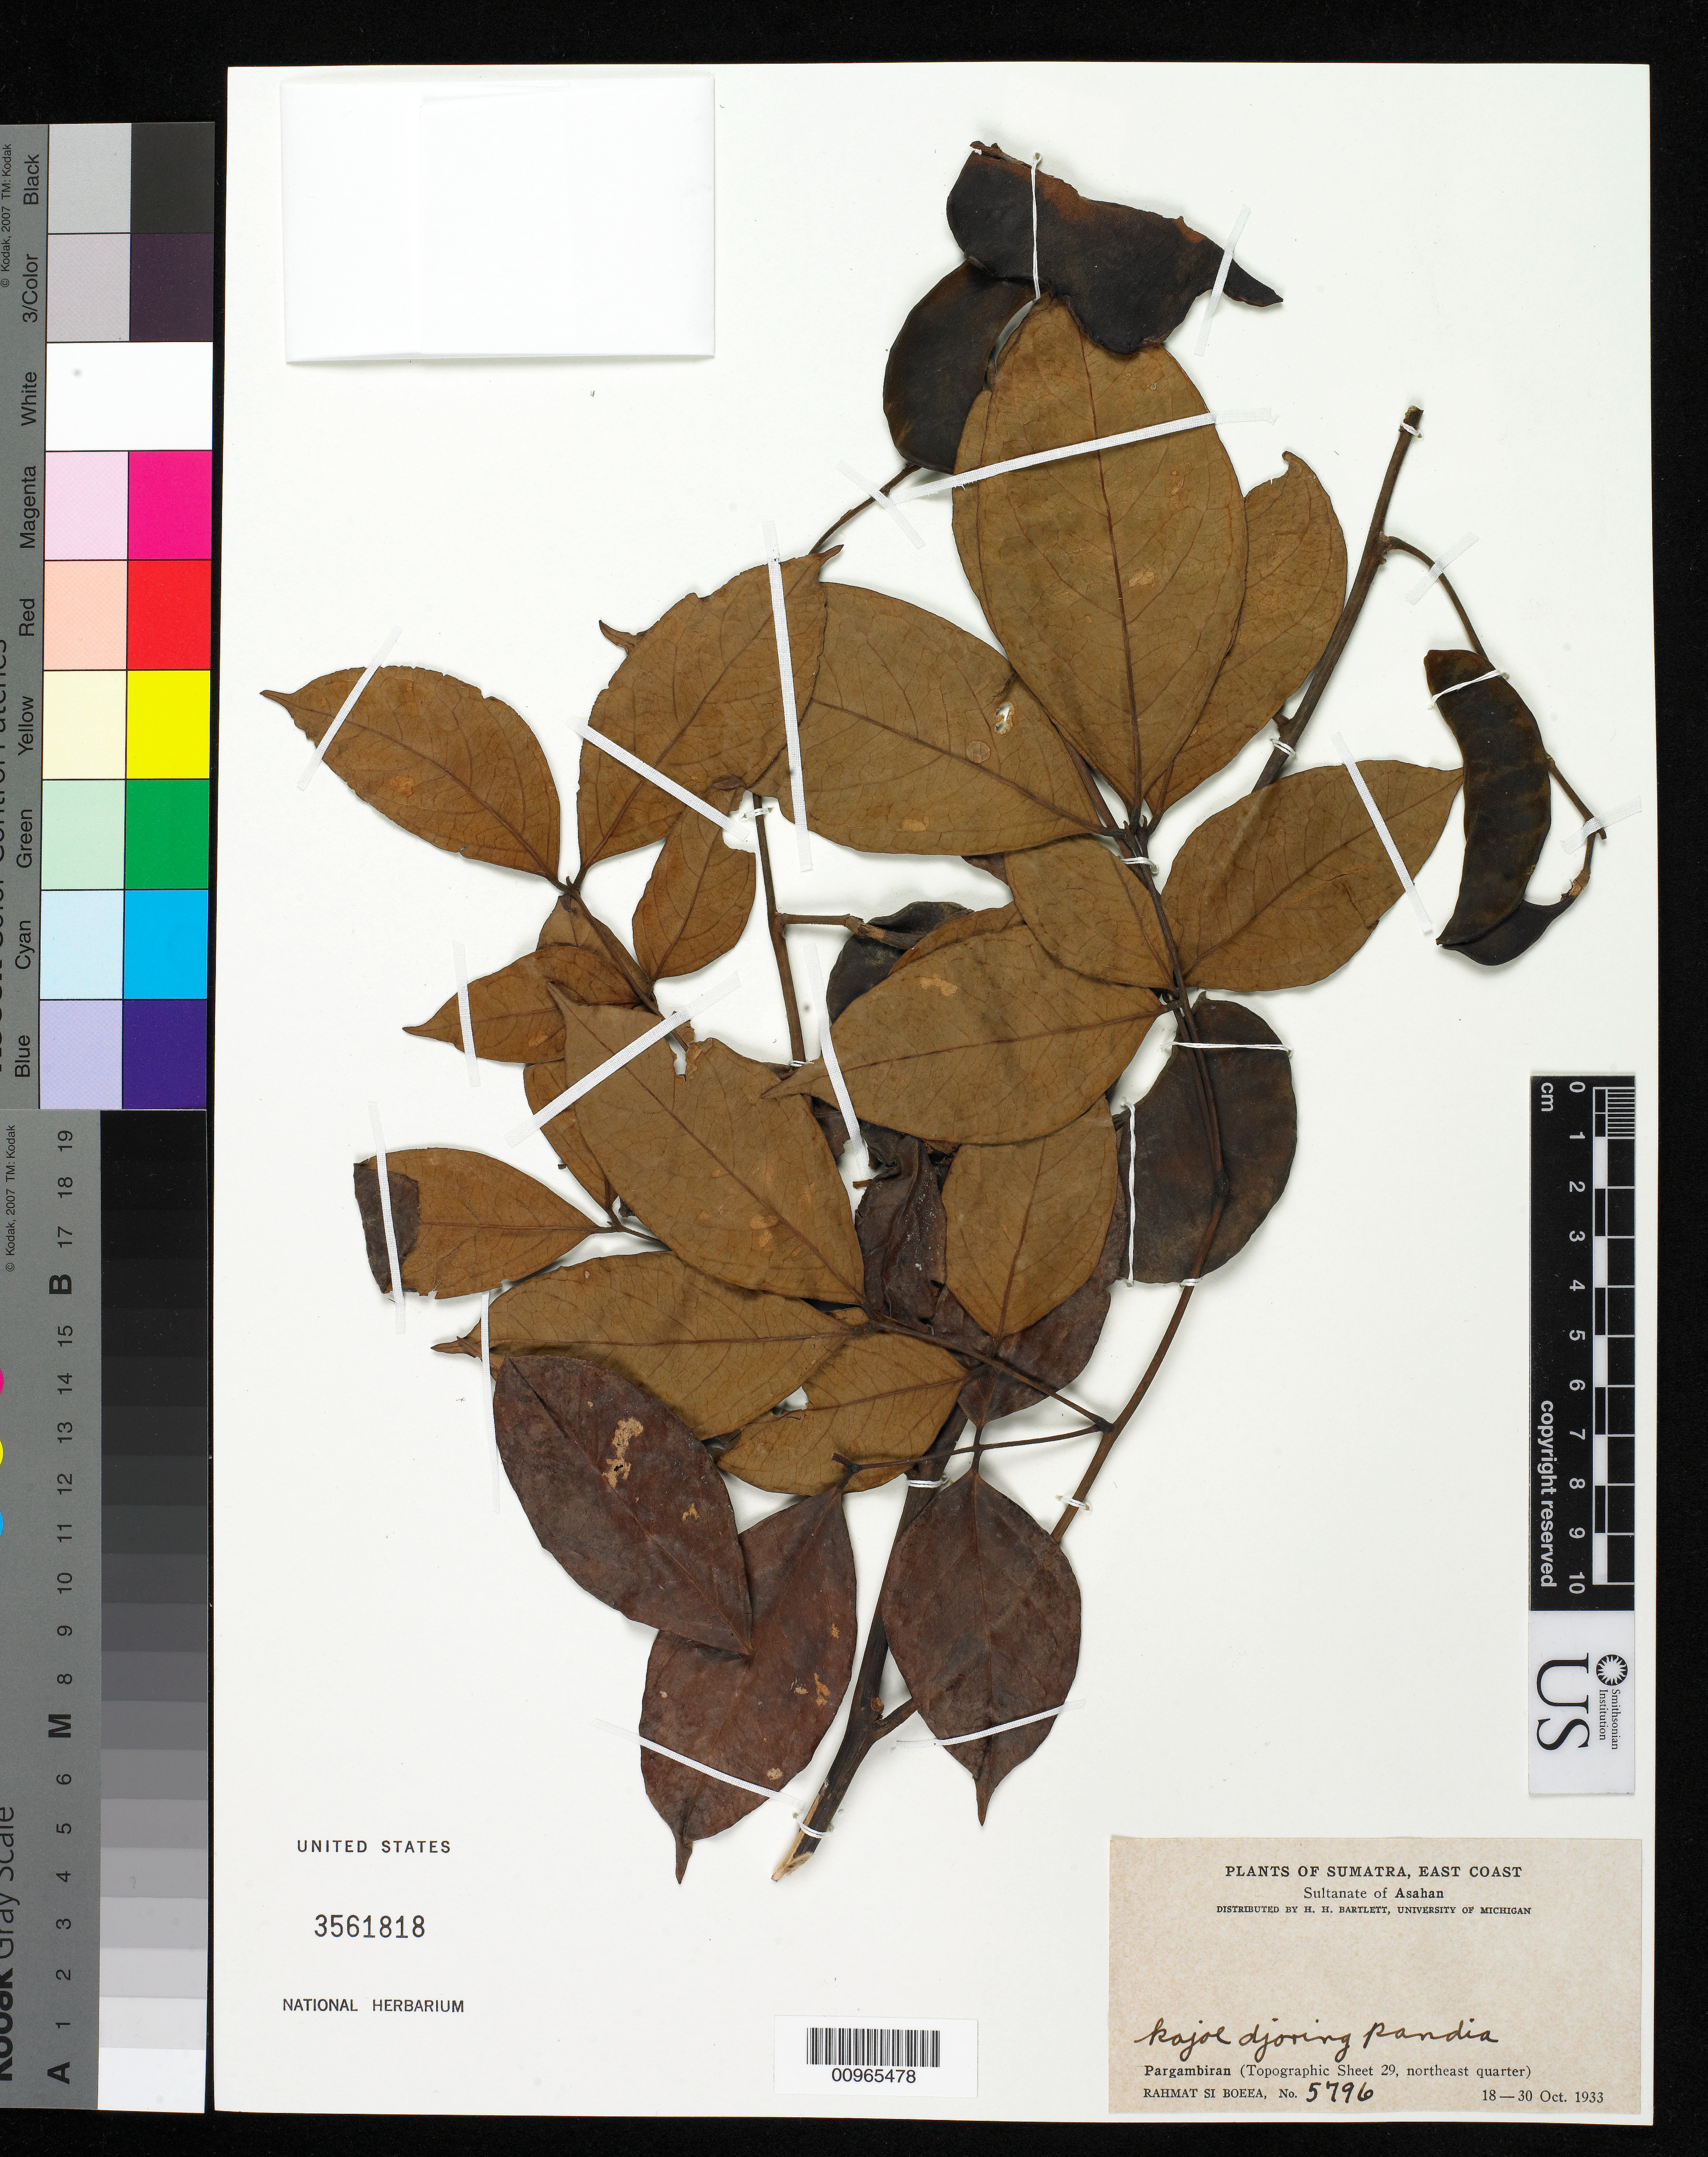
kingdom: Plantae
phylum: Tracheophyta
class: Magnoliopsida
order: Fabales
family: Fabaceae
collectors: Rahmat Si Boeea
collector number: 5796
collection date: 1933-10-18/1933-10-30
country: Indonesia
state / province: Sumatra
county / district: Sumatera Utara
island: Sumatra I.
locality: (East Coast) Pargambiran, Sultanate of Asahan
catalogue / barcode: US 3561818